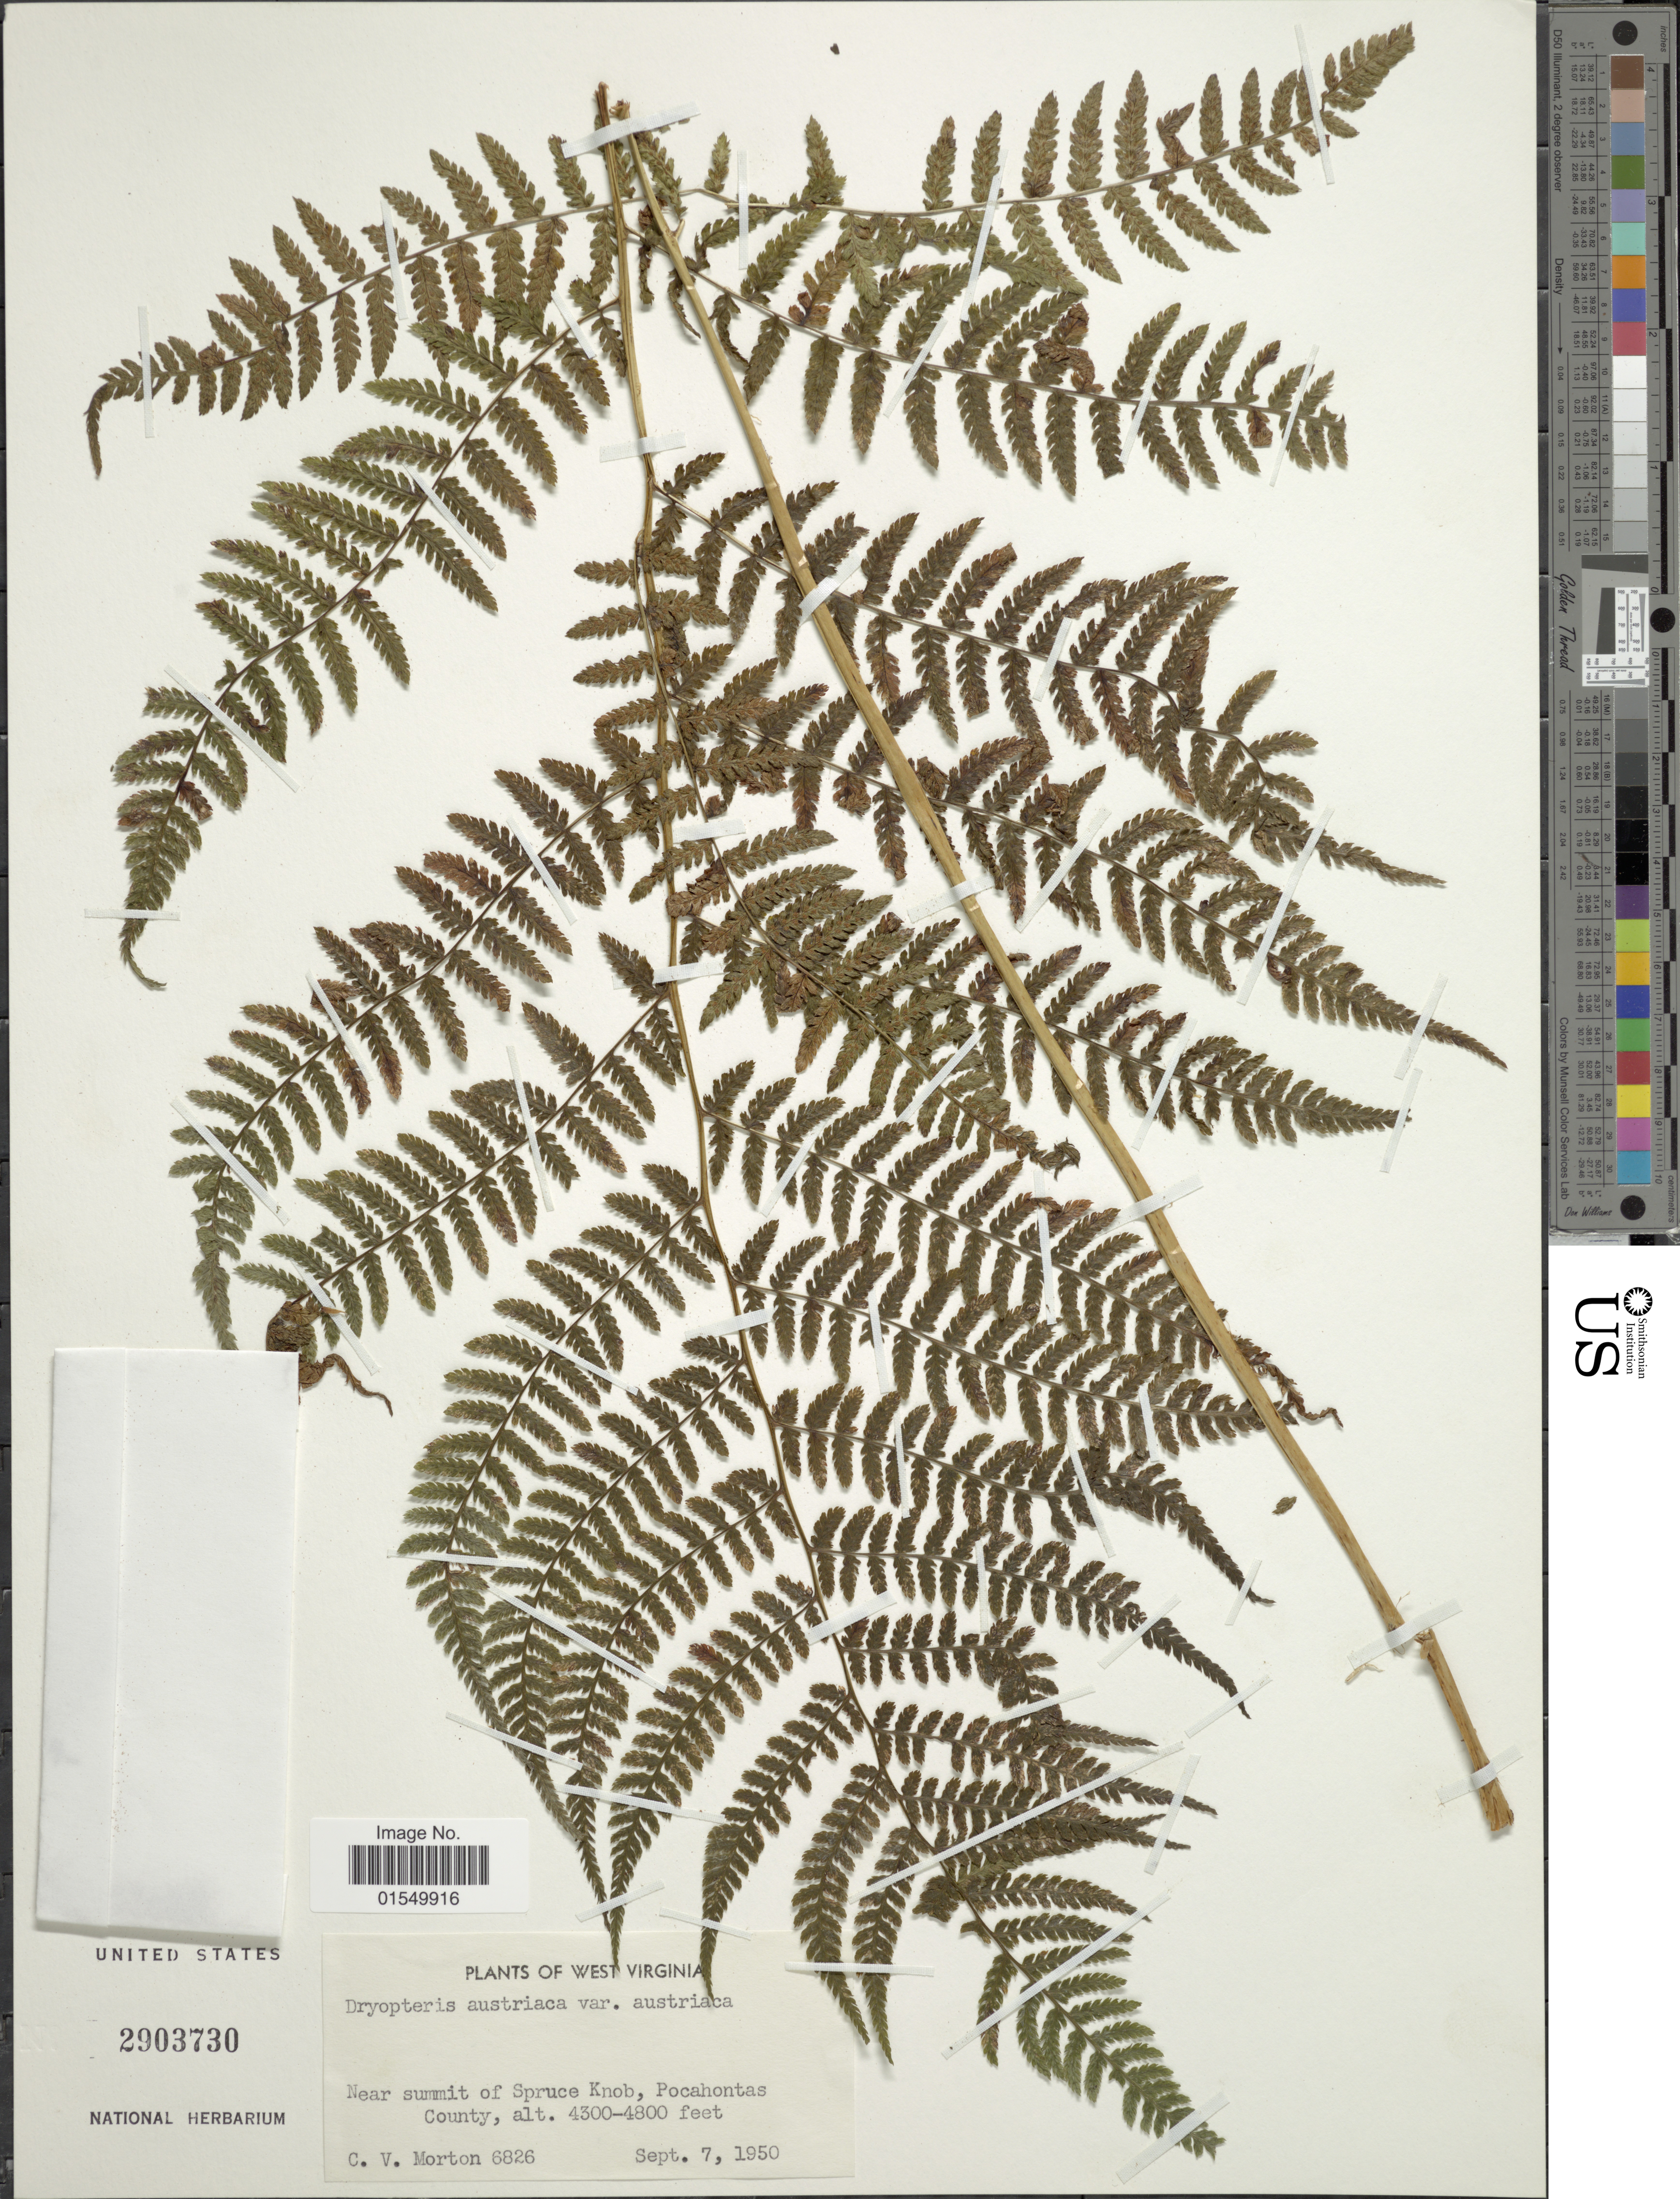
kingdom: Plantae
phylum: Tracheophyta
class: Polypodiopsida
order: Polypodiales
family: Dryopteridaceae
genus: Dryopteris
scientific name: Dryopteris campyloptera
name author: Clarkson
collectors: C. V. Morton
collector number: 6826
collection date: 1950-09-07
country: United States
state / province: West Virginia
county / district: Pocahontas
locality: Near summit of Spruce Knob, Pocahontas County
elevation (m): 1311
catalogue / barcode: US 2903730